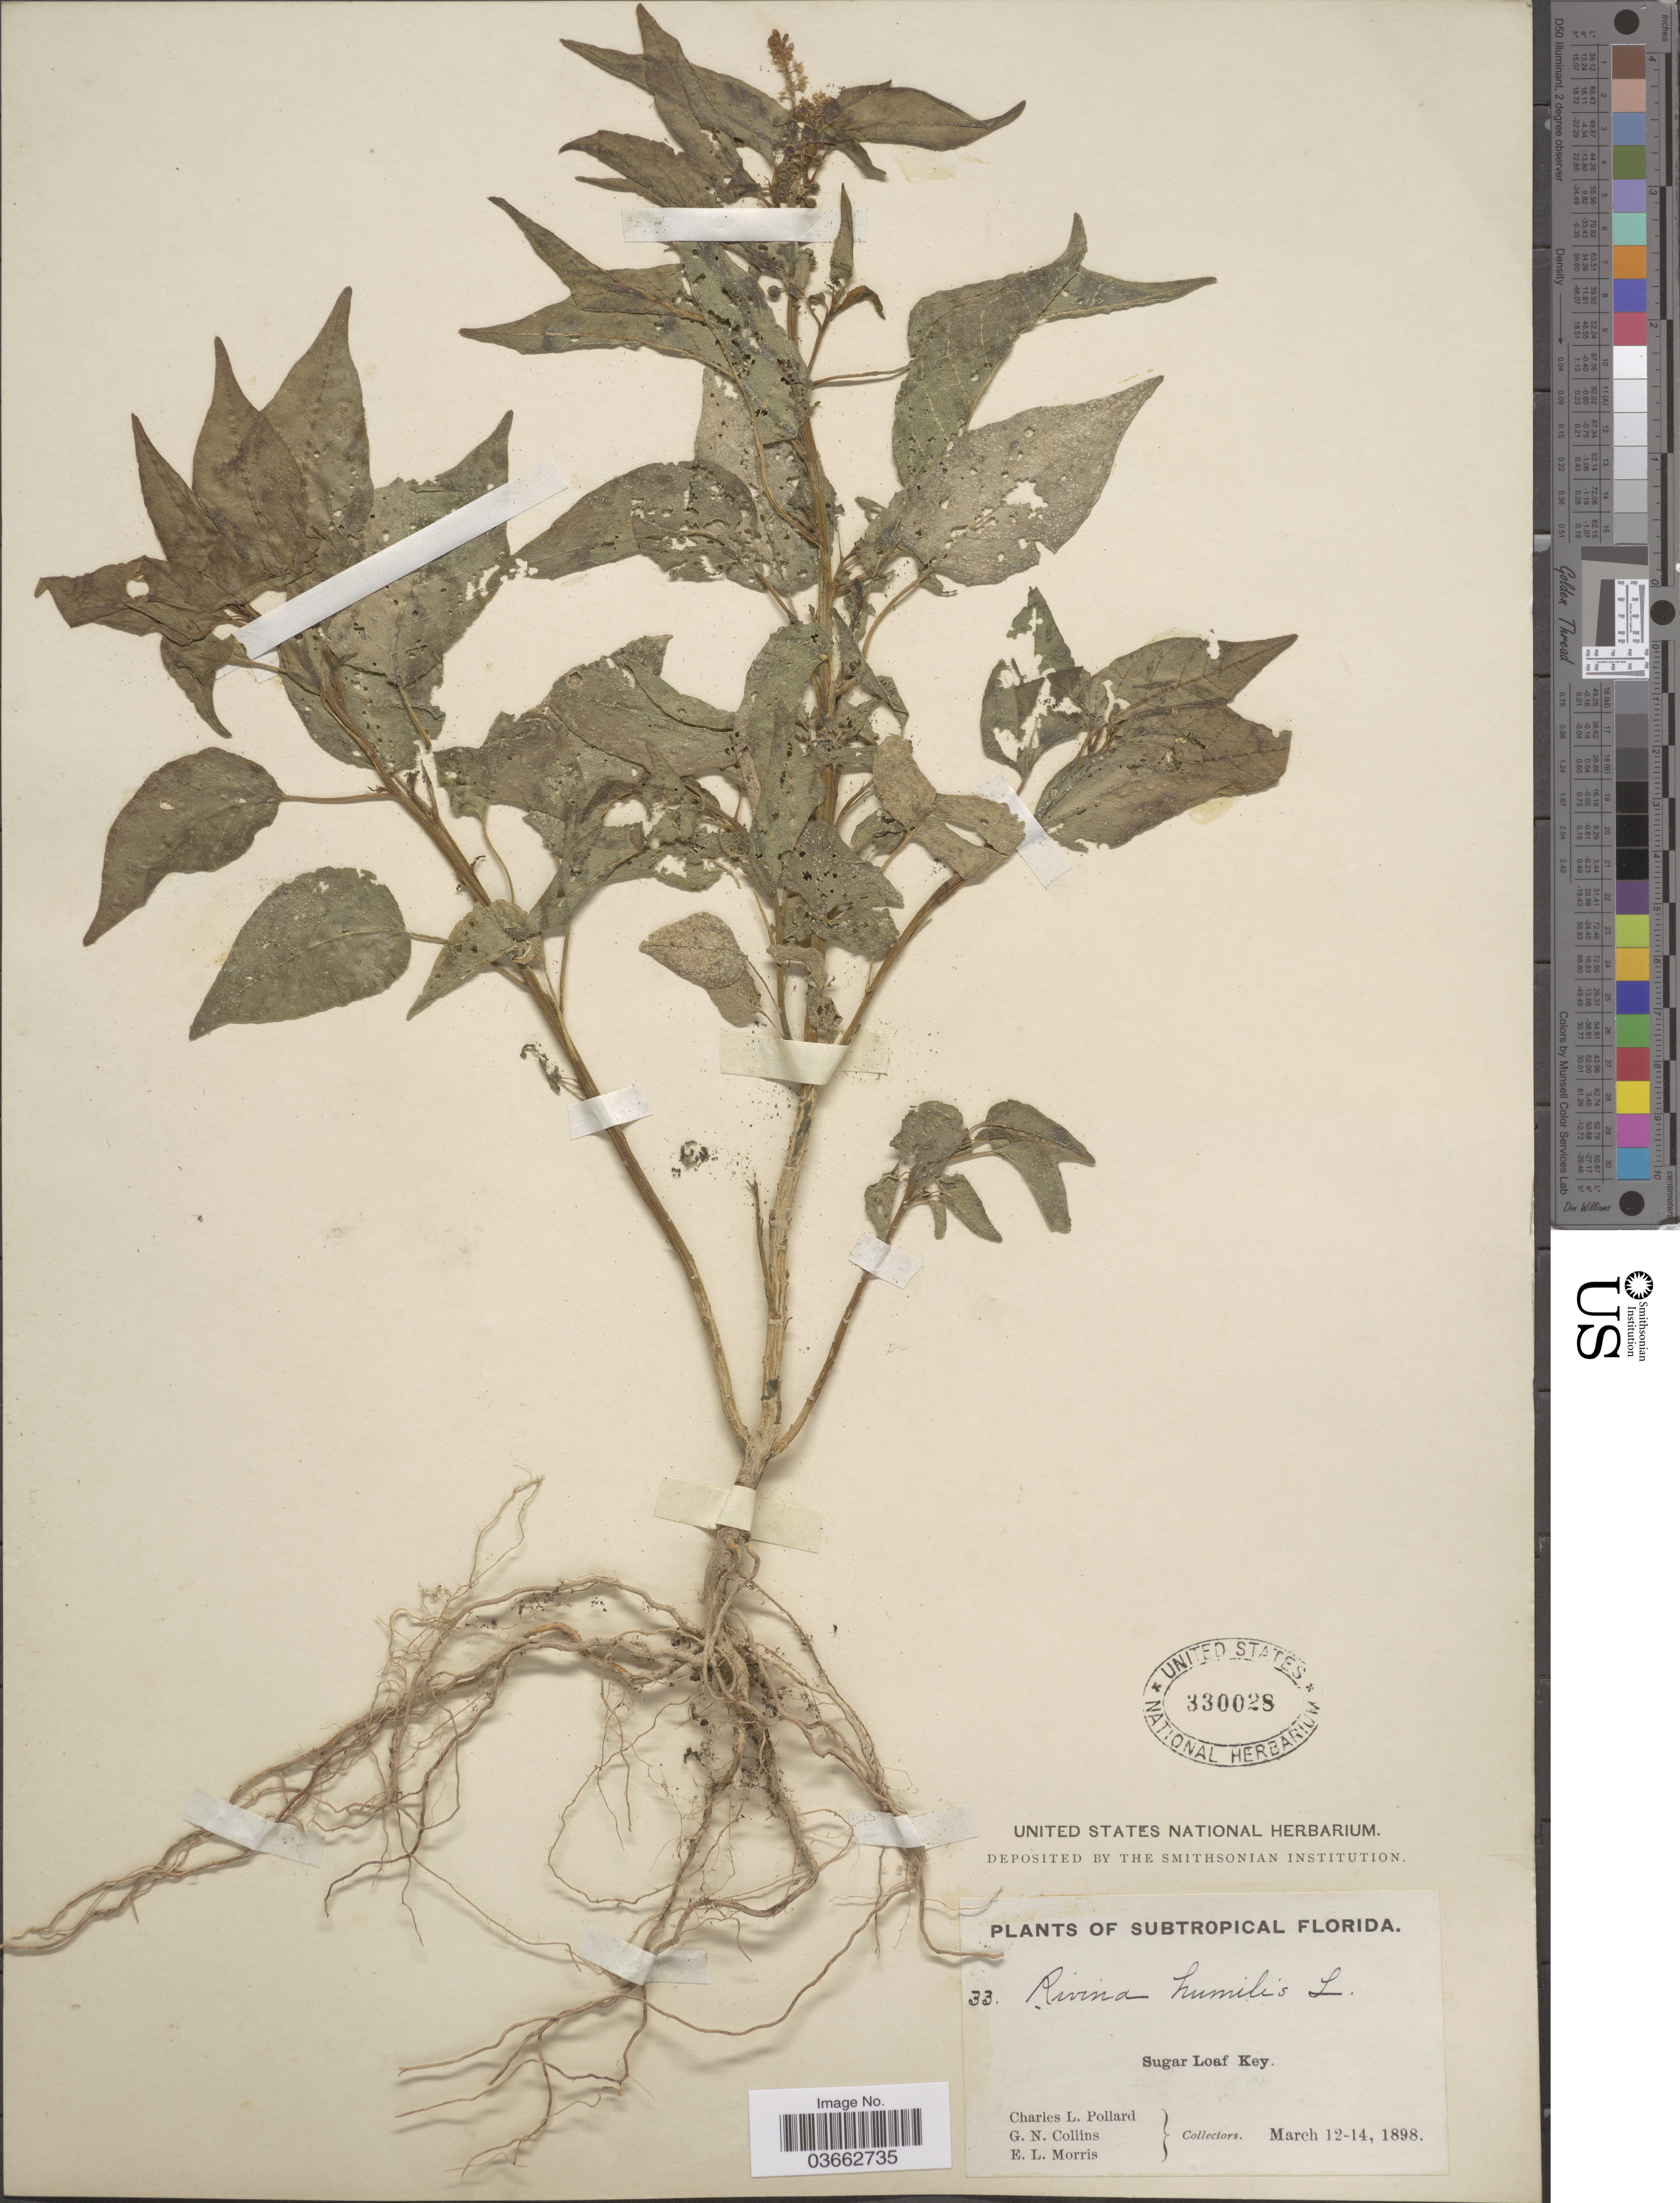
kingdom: Plantae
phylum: Tracheophyta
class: Magnoliopsida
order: Caryophyllales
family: Phytolaccaceae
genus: Rivina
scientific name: Rivina humilis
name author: L.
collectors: C. L. Pollard, G. Collins & E. Morris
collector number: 33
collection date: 1898-03-12/1898-03-14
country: United States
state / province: Florida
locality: Subtropical Florida. Sugar Loaf Key.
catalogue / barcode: US 330028